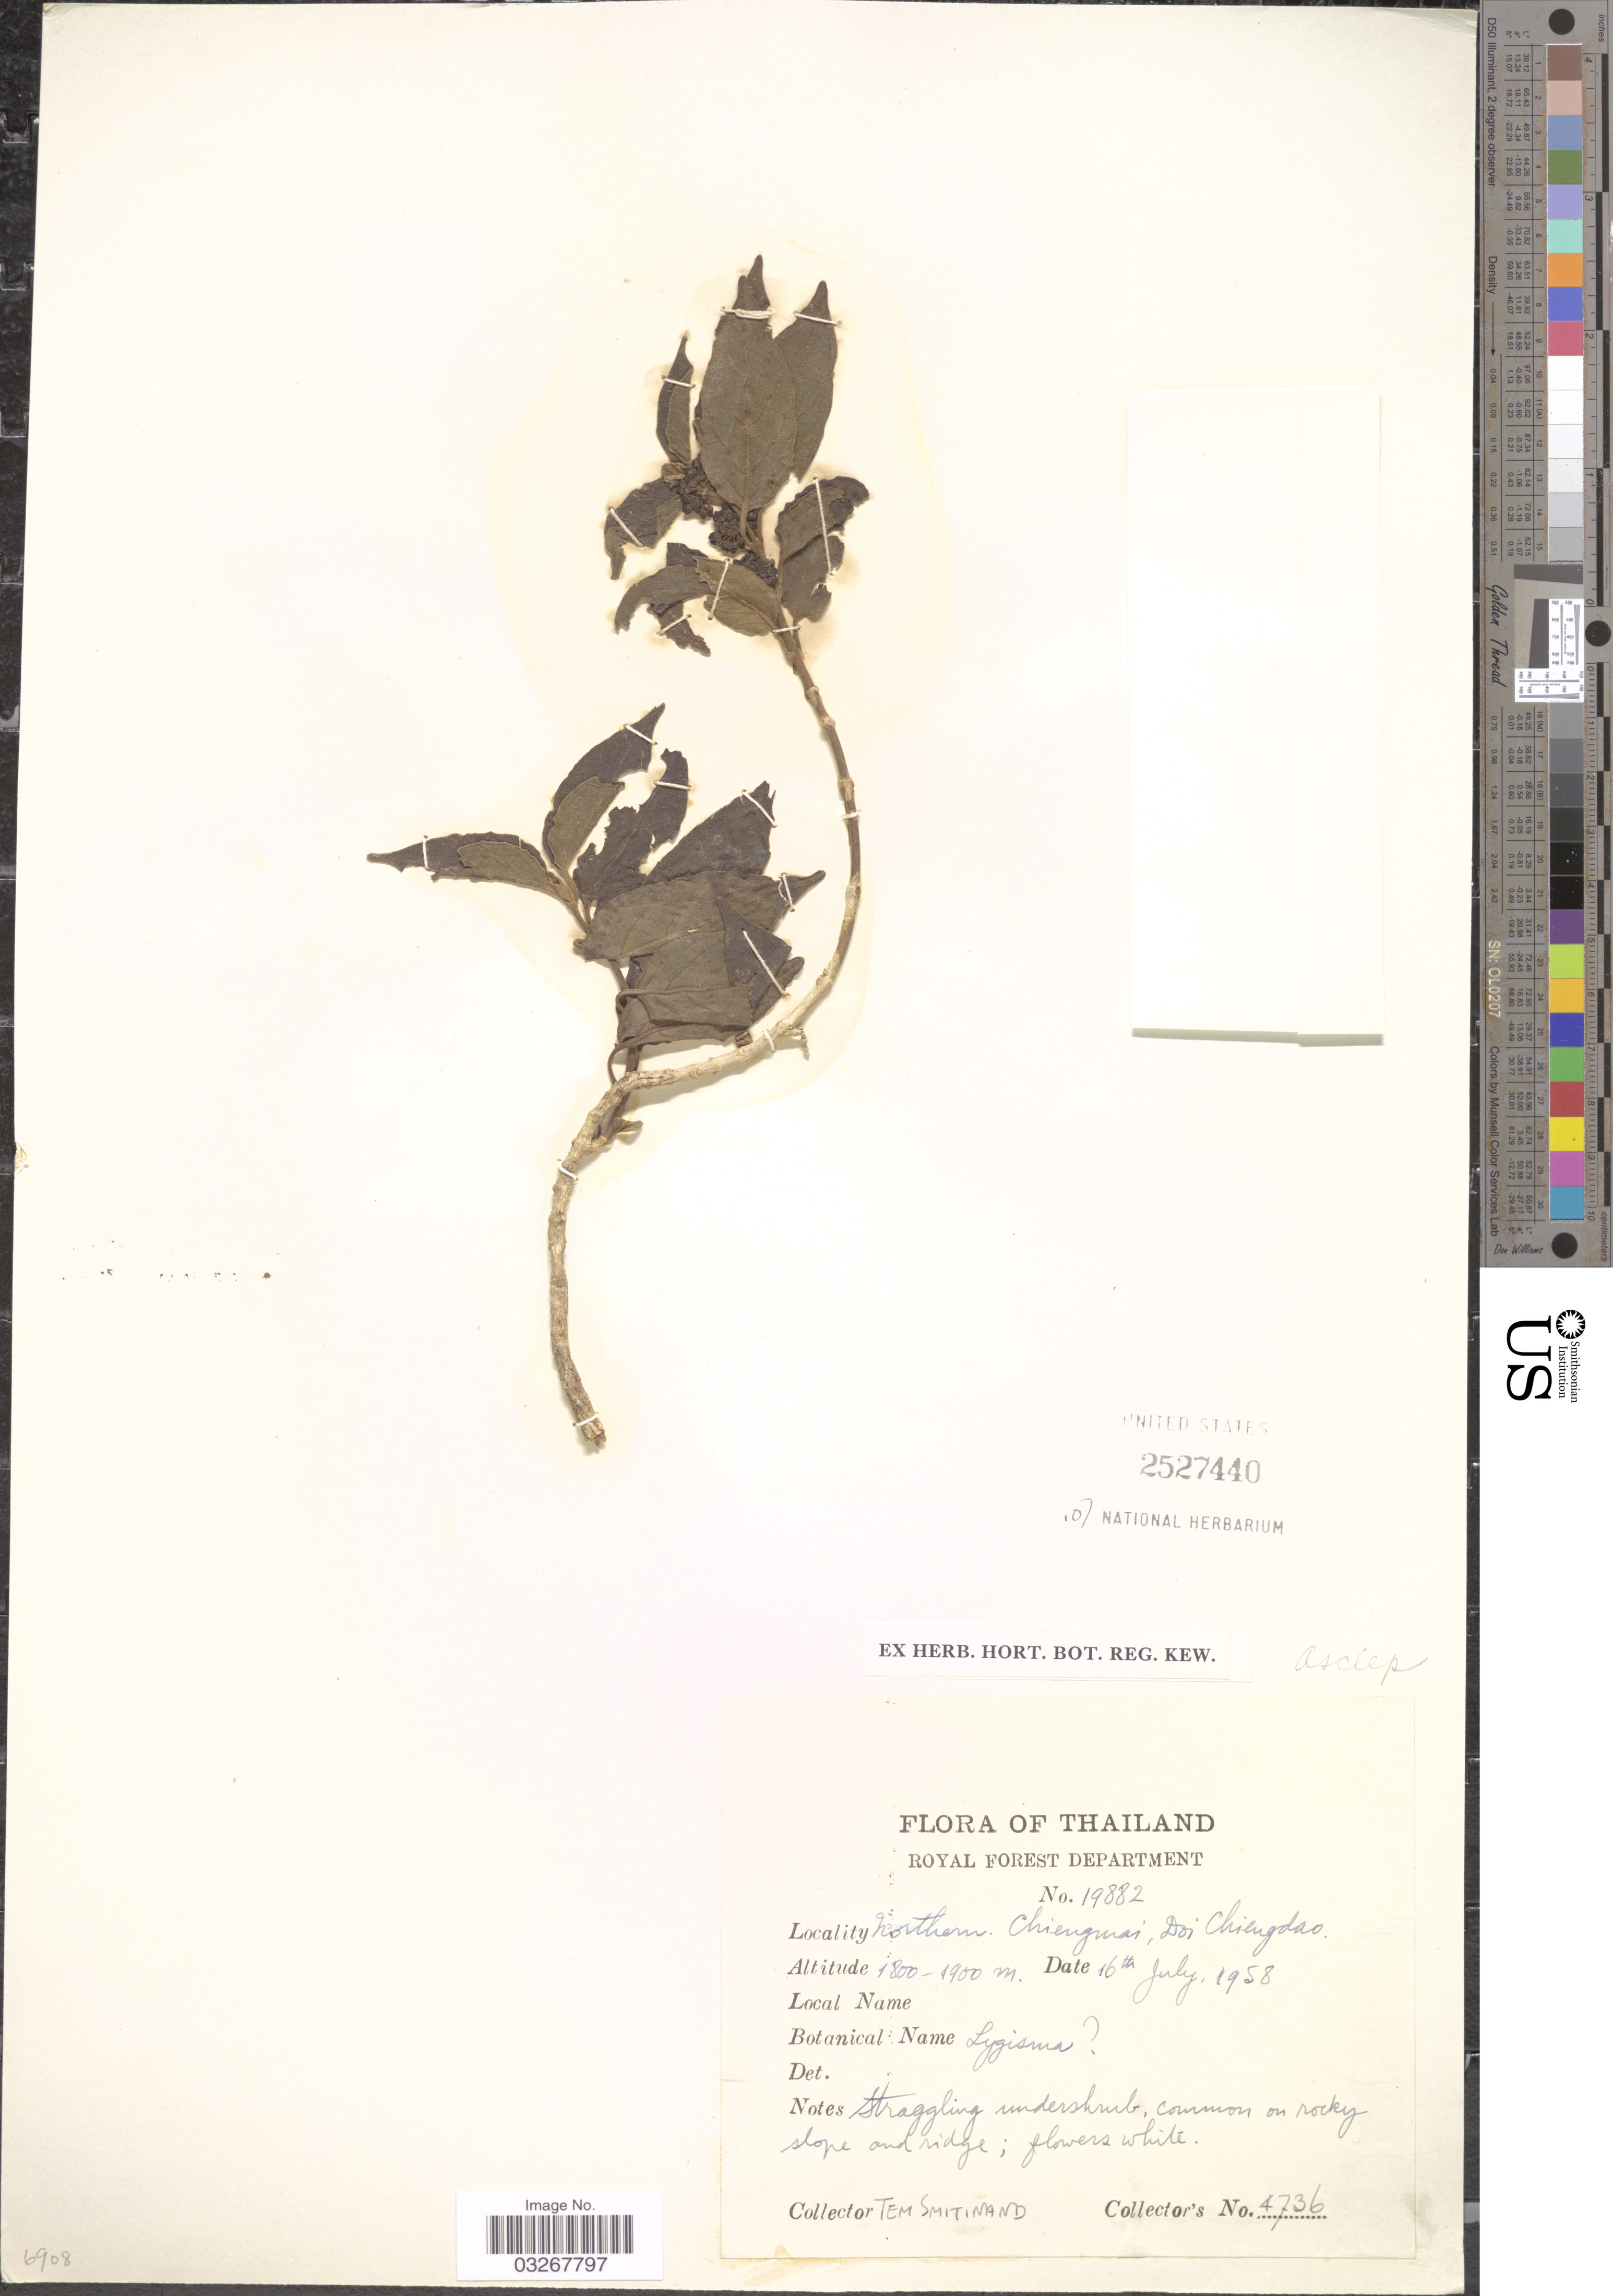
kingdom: Plantae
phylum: Tracheophyta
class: Magnoliopsida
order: Gentianales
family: Apocynaceae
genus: Lygisma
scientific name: Lygisma sp.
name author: Hook. f.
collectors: T. Smitinand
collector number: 4736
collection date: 1958-07-16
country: Thailand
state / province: Chiang Mai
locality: Northern. Chiengmai, Doi Chiengdao.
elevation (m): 1800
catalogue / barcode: US 2527440